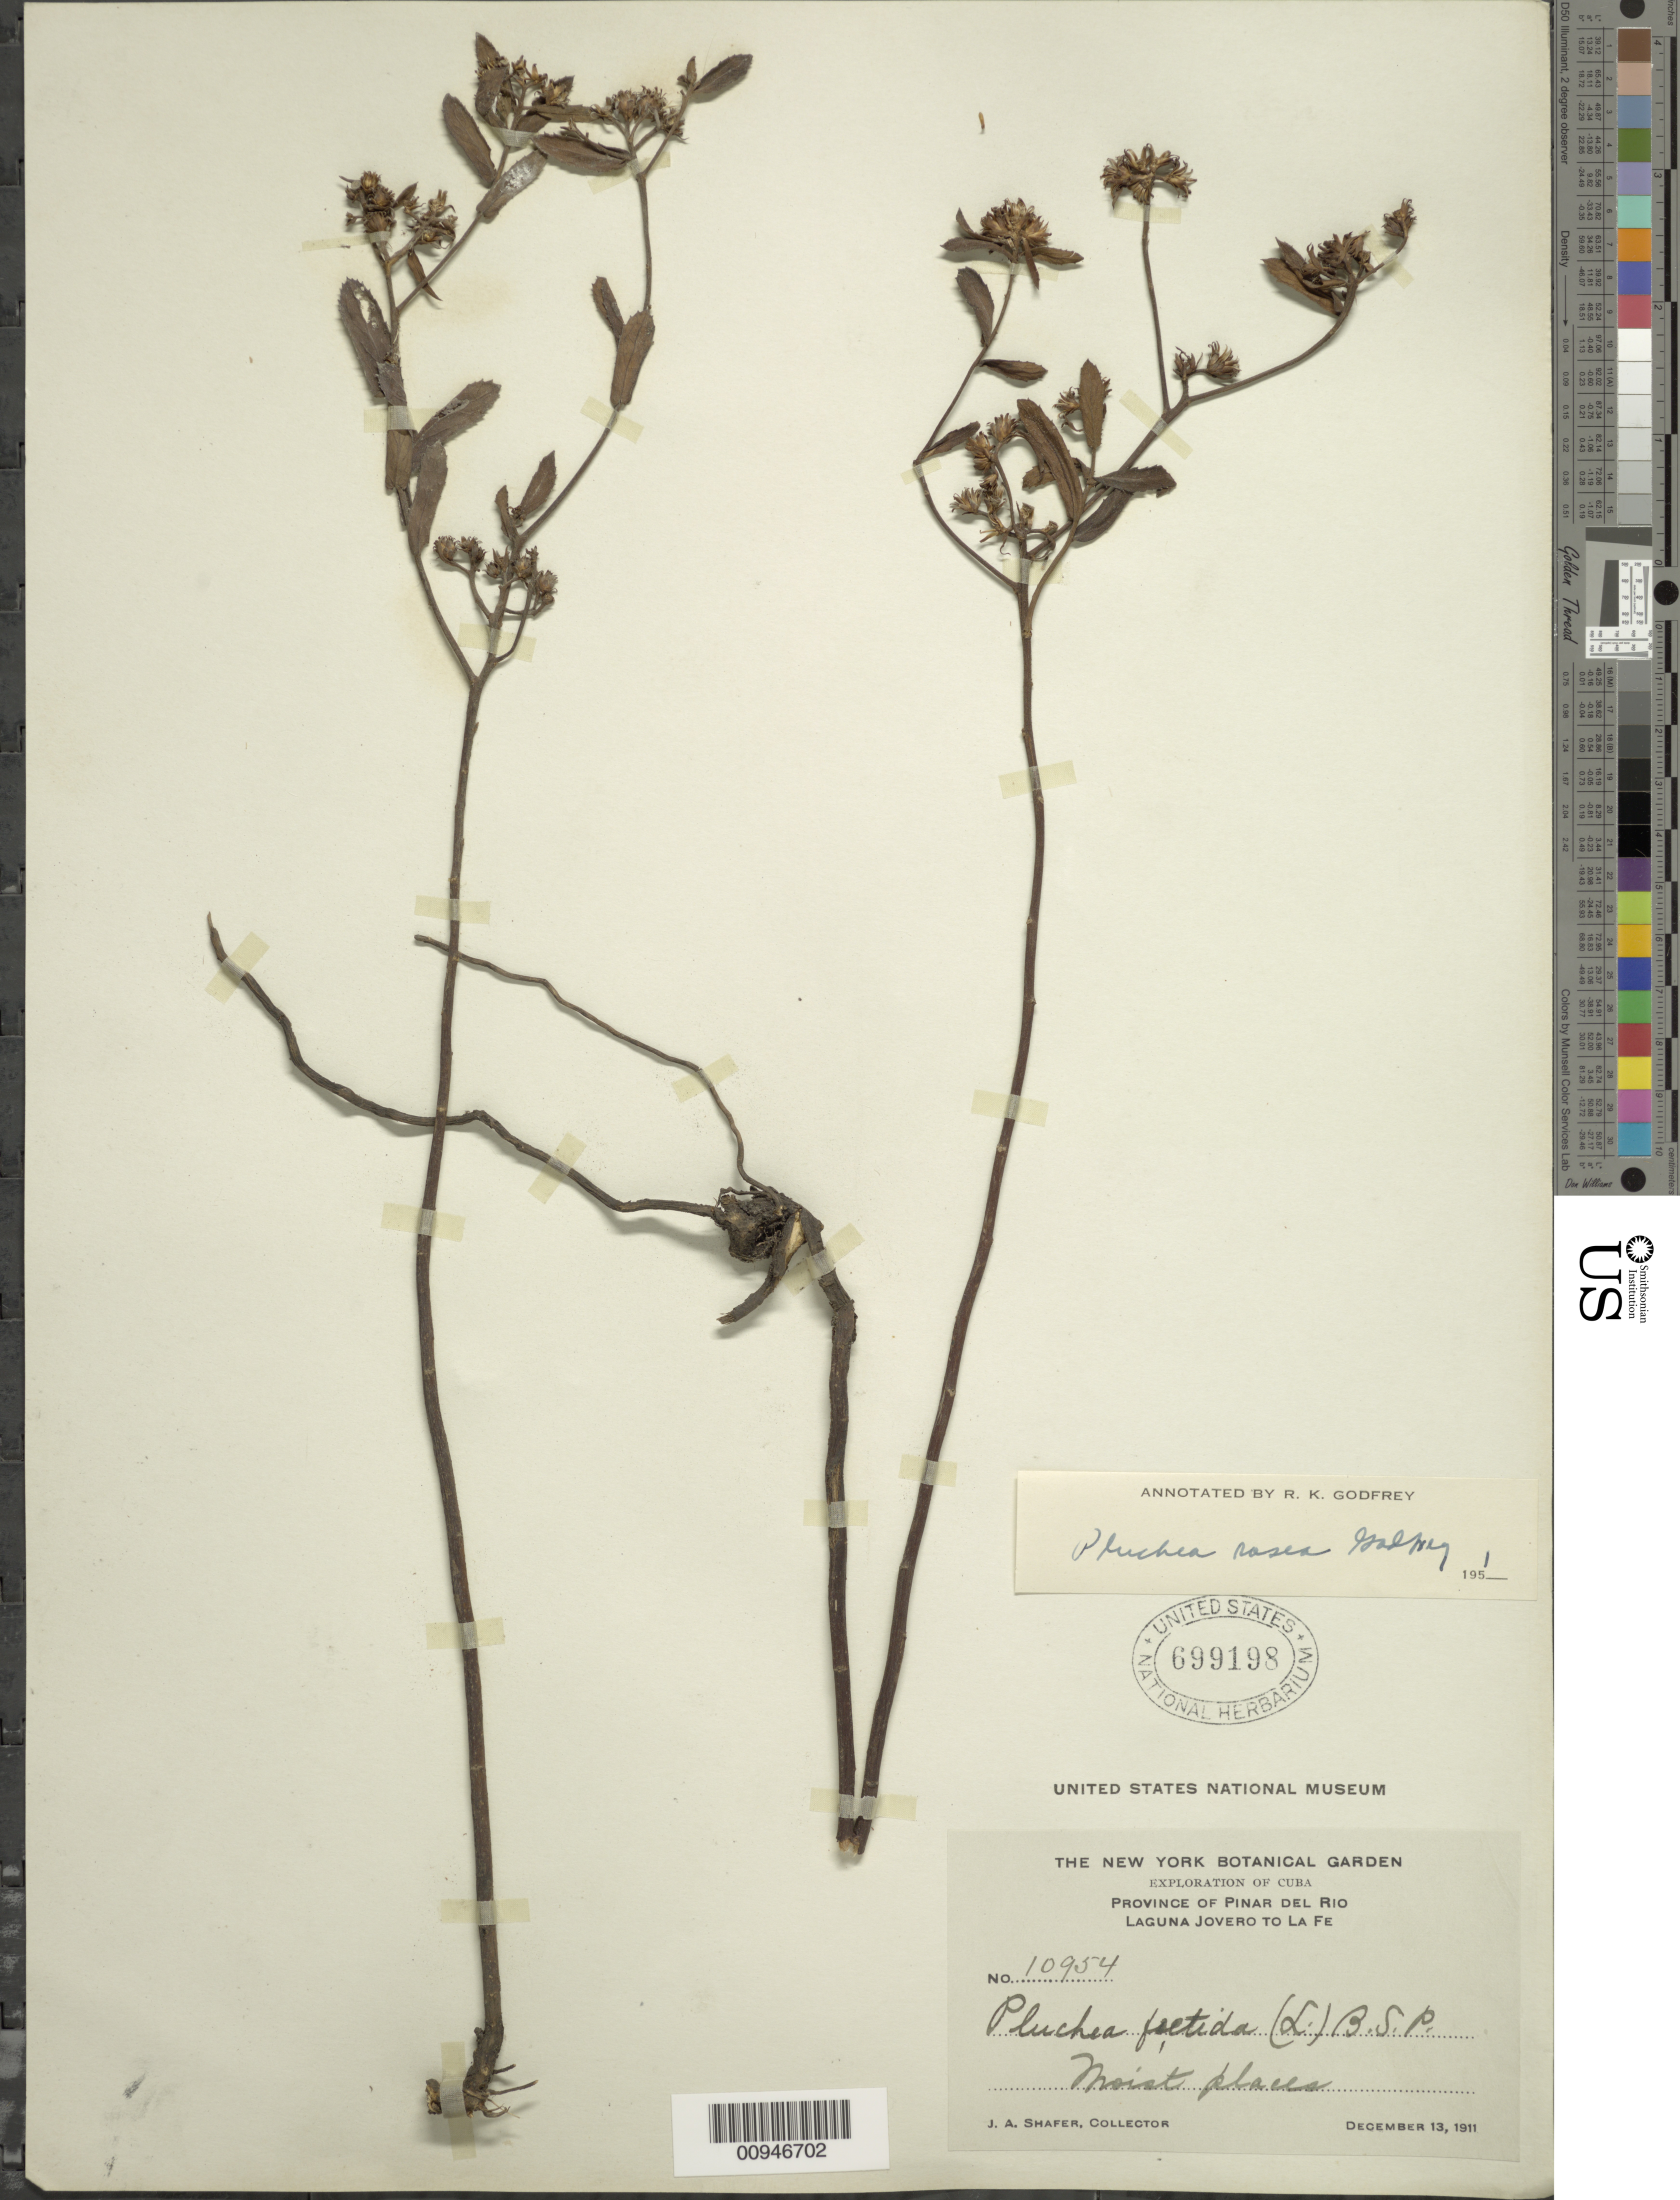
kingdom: Plantae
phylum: Tracheophyta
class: Magnoliopsida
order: Asterales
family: Asteraceae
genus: Pluchea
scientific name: Pluchea rosea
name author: R.K. Godfrey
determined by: Godfrey, R. K.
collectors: J. A. Shafer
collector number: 10954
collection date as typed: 13 Dec 1911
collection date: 1911-12-13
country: Cuba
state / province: Pinar del Rio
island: Cuba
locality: Laguna Jovero to La Fe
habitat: Moist places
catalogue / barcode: US 699198